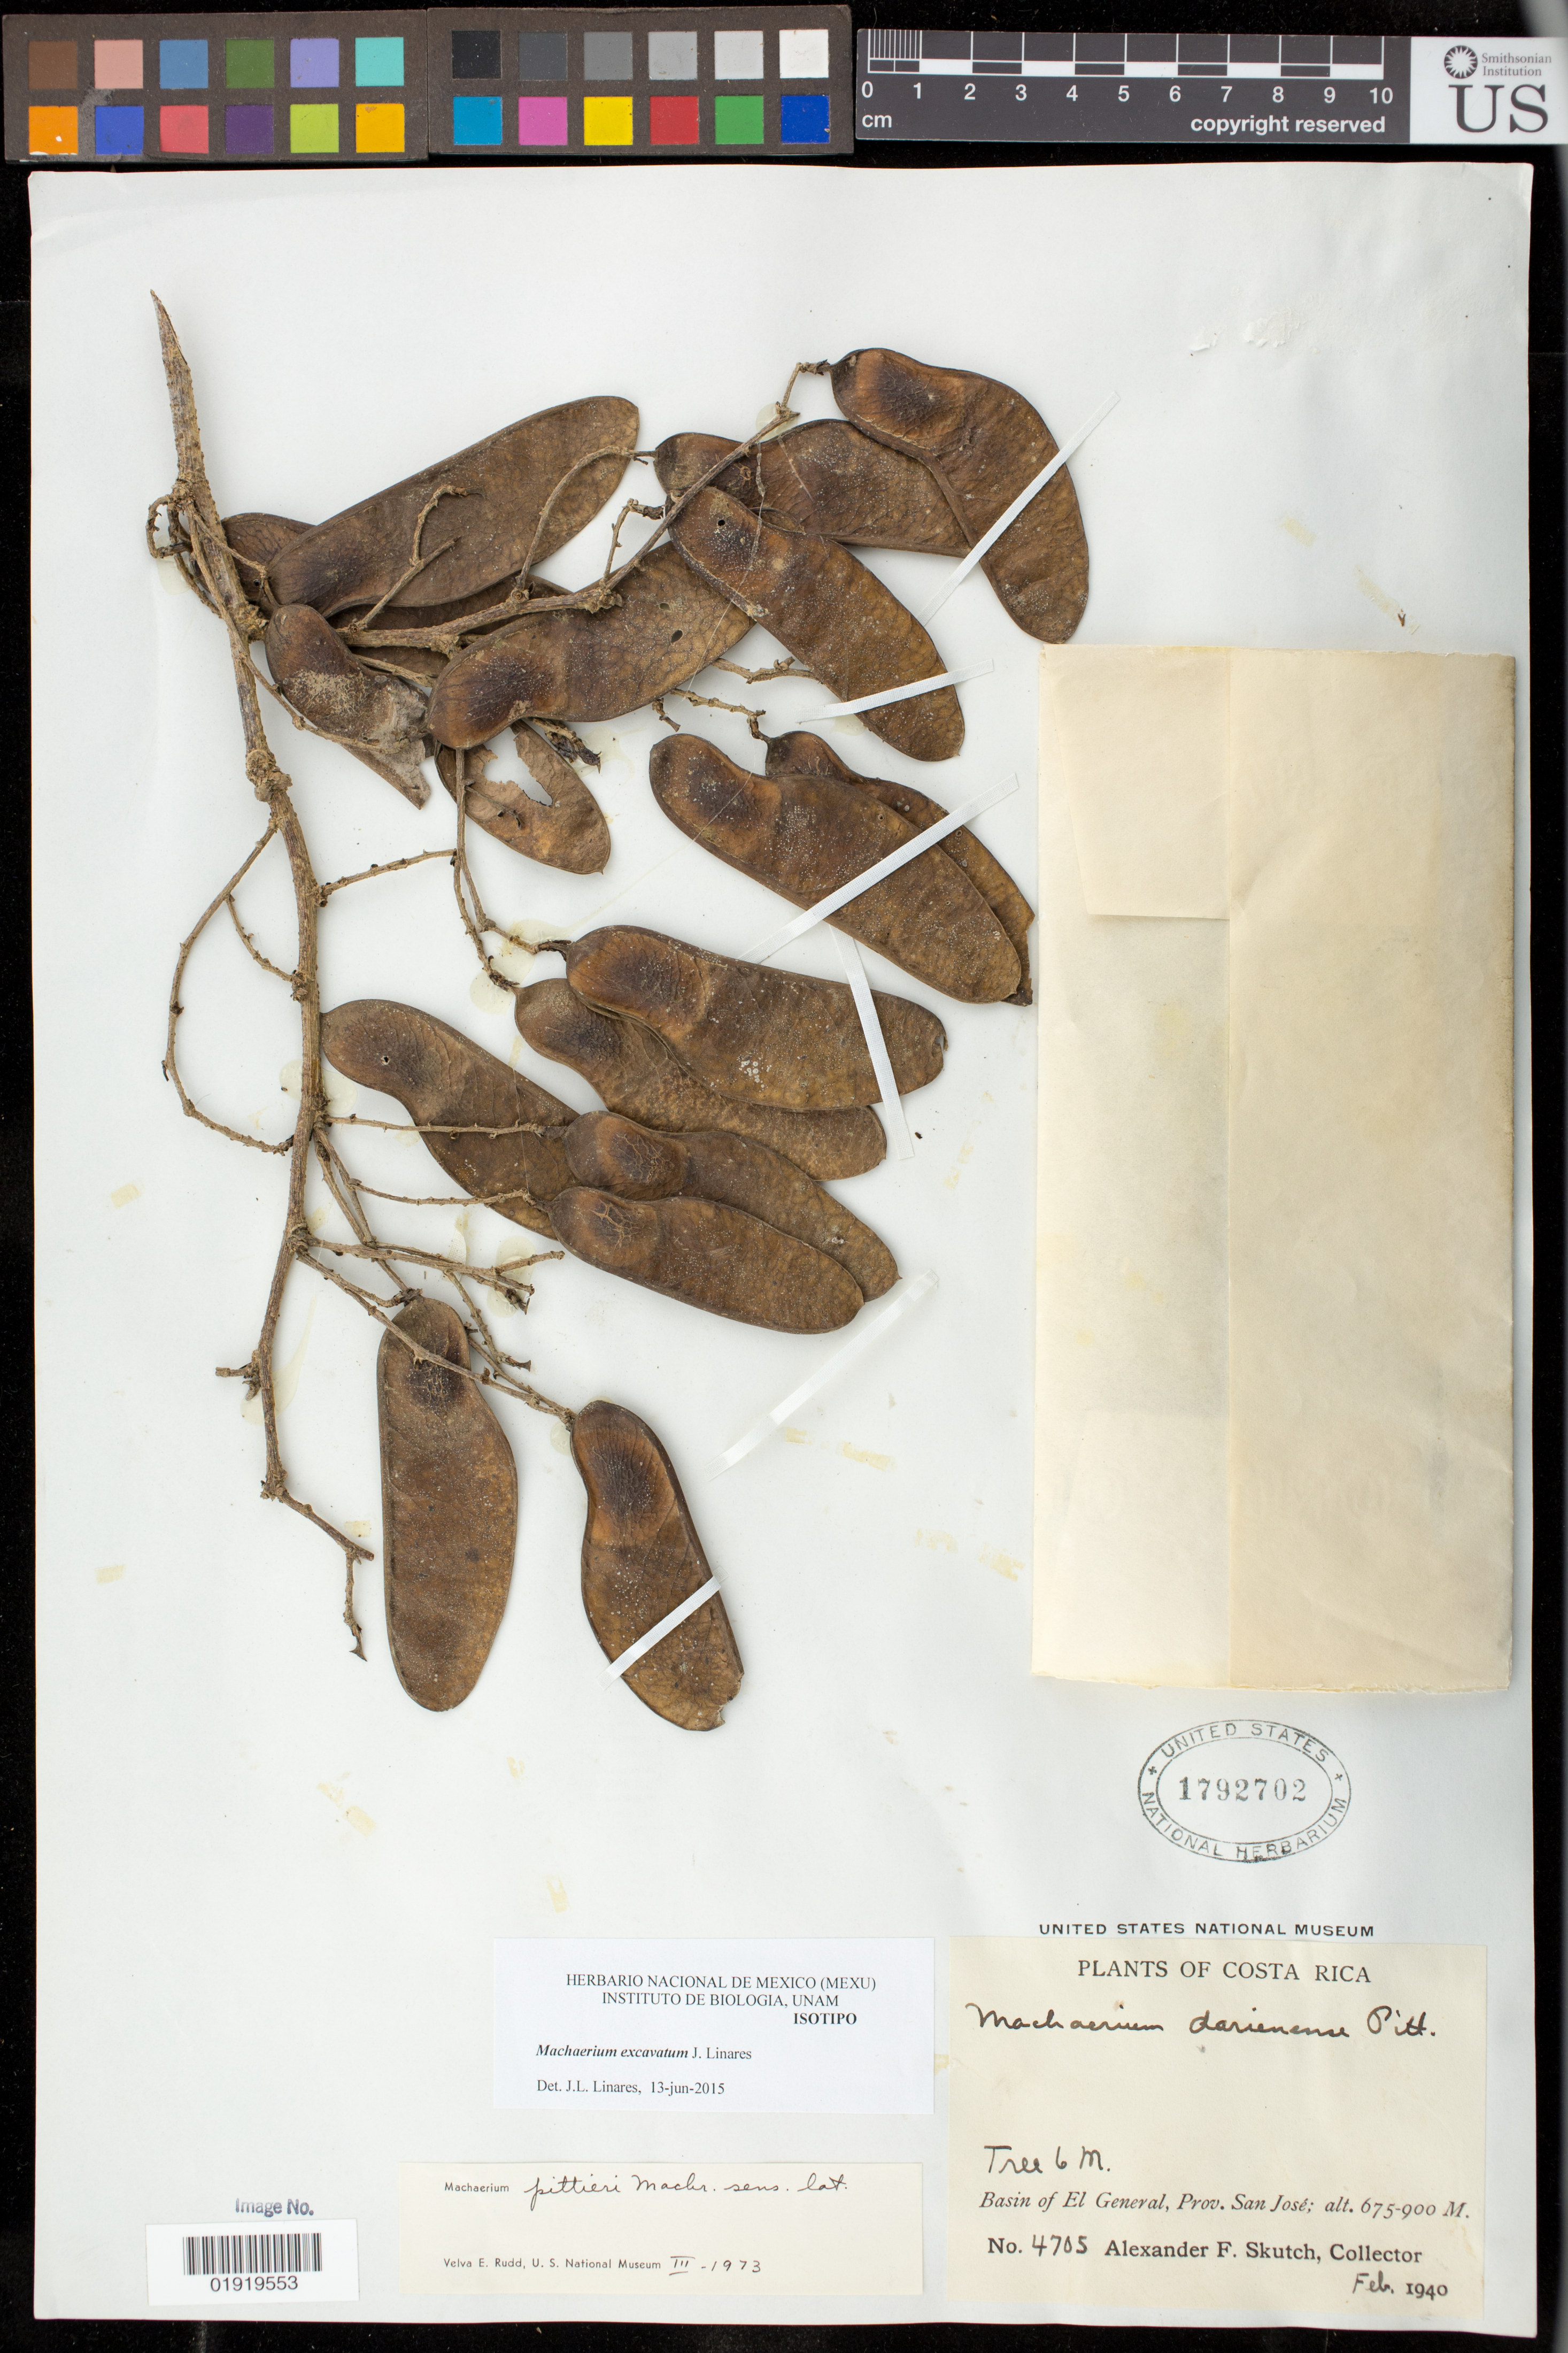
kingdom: Plantae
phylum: Tracheophyta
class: Magnoliopsida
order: Fabales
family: Fabaceae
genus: Machaerium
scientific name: Machaerium excavatum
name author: J. Linares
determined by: Linares, J. L., (MEXICO)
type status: Isotype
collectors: A. F. Skutch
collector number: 4705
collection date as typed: Feb 1940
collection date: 1940-02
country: Costa Rica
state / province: San José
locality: Basin of El General, Prov. San José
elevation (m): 675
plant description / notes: One of two consecutively numbered sheets (USNH 1792701, 1792702) not annotated as "sheet 1" or "sheet 2" but probably representing a single specimen with foliage and fruits mounted separately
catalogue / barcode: US 1792702